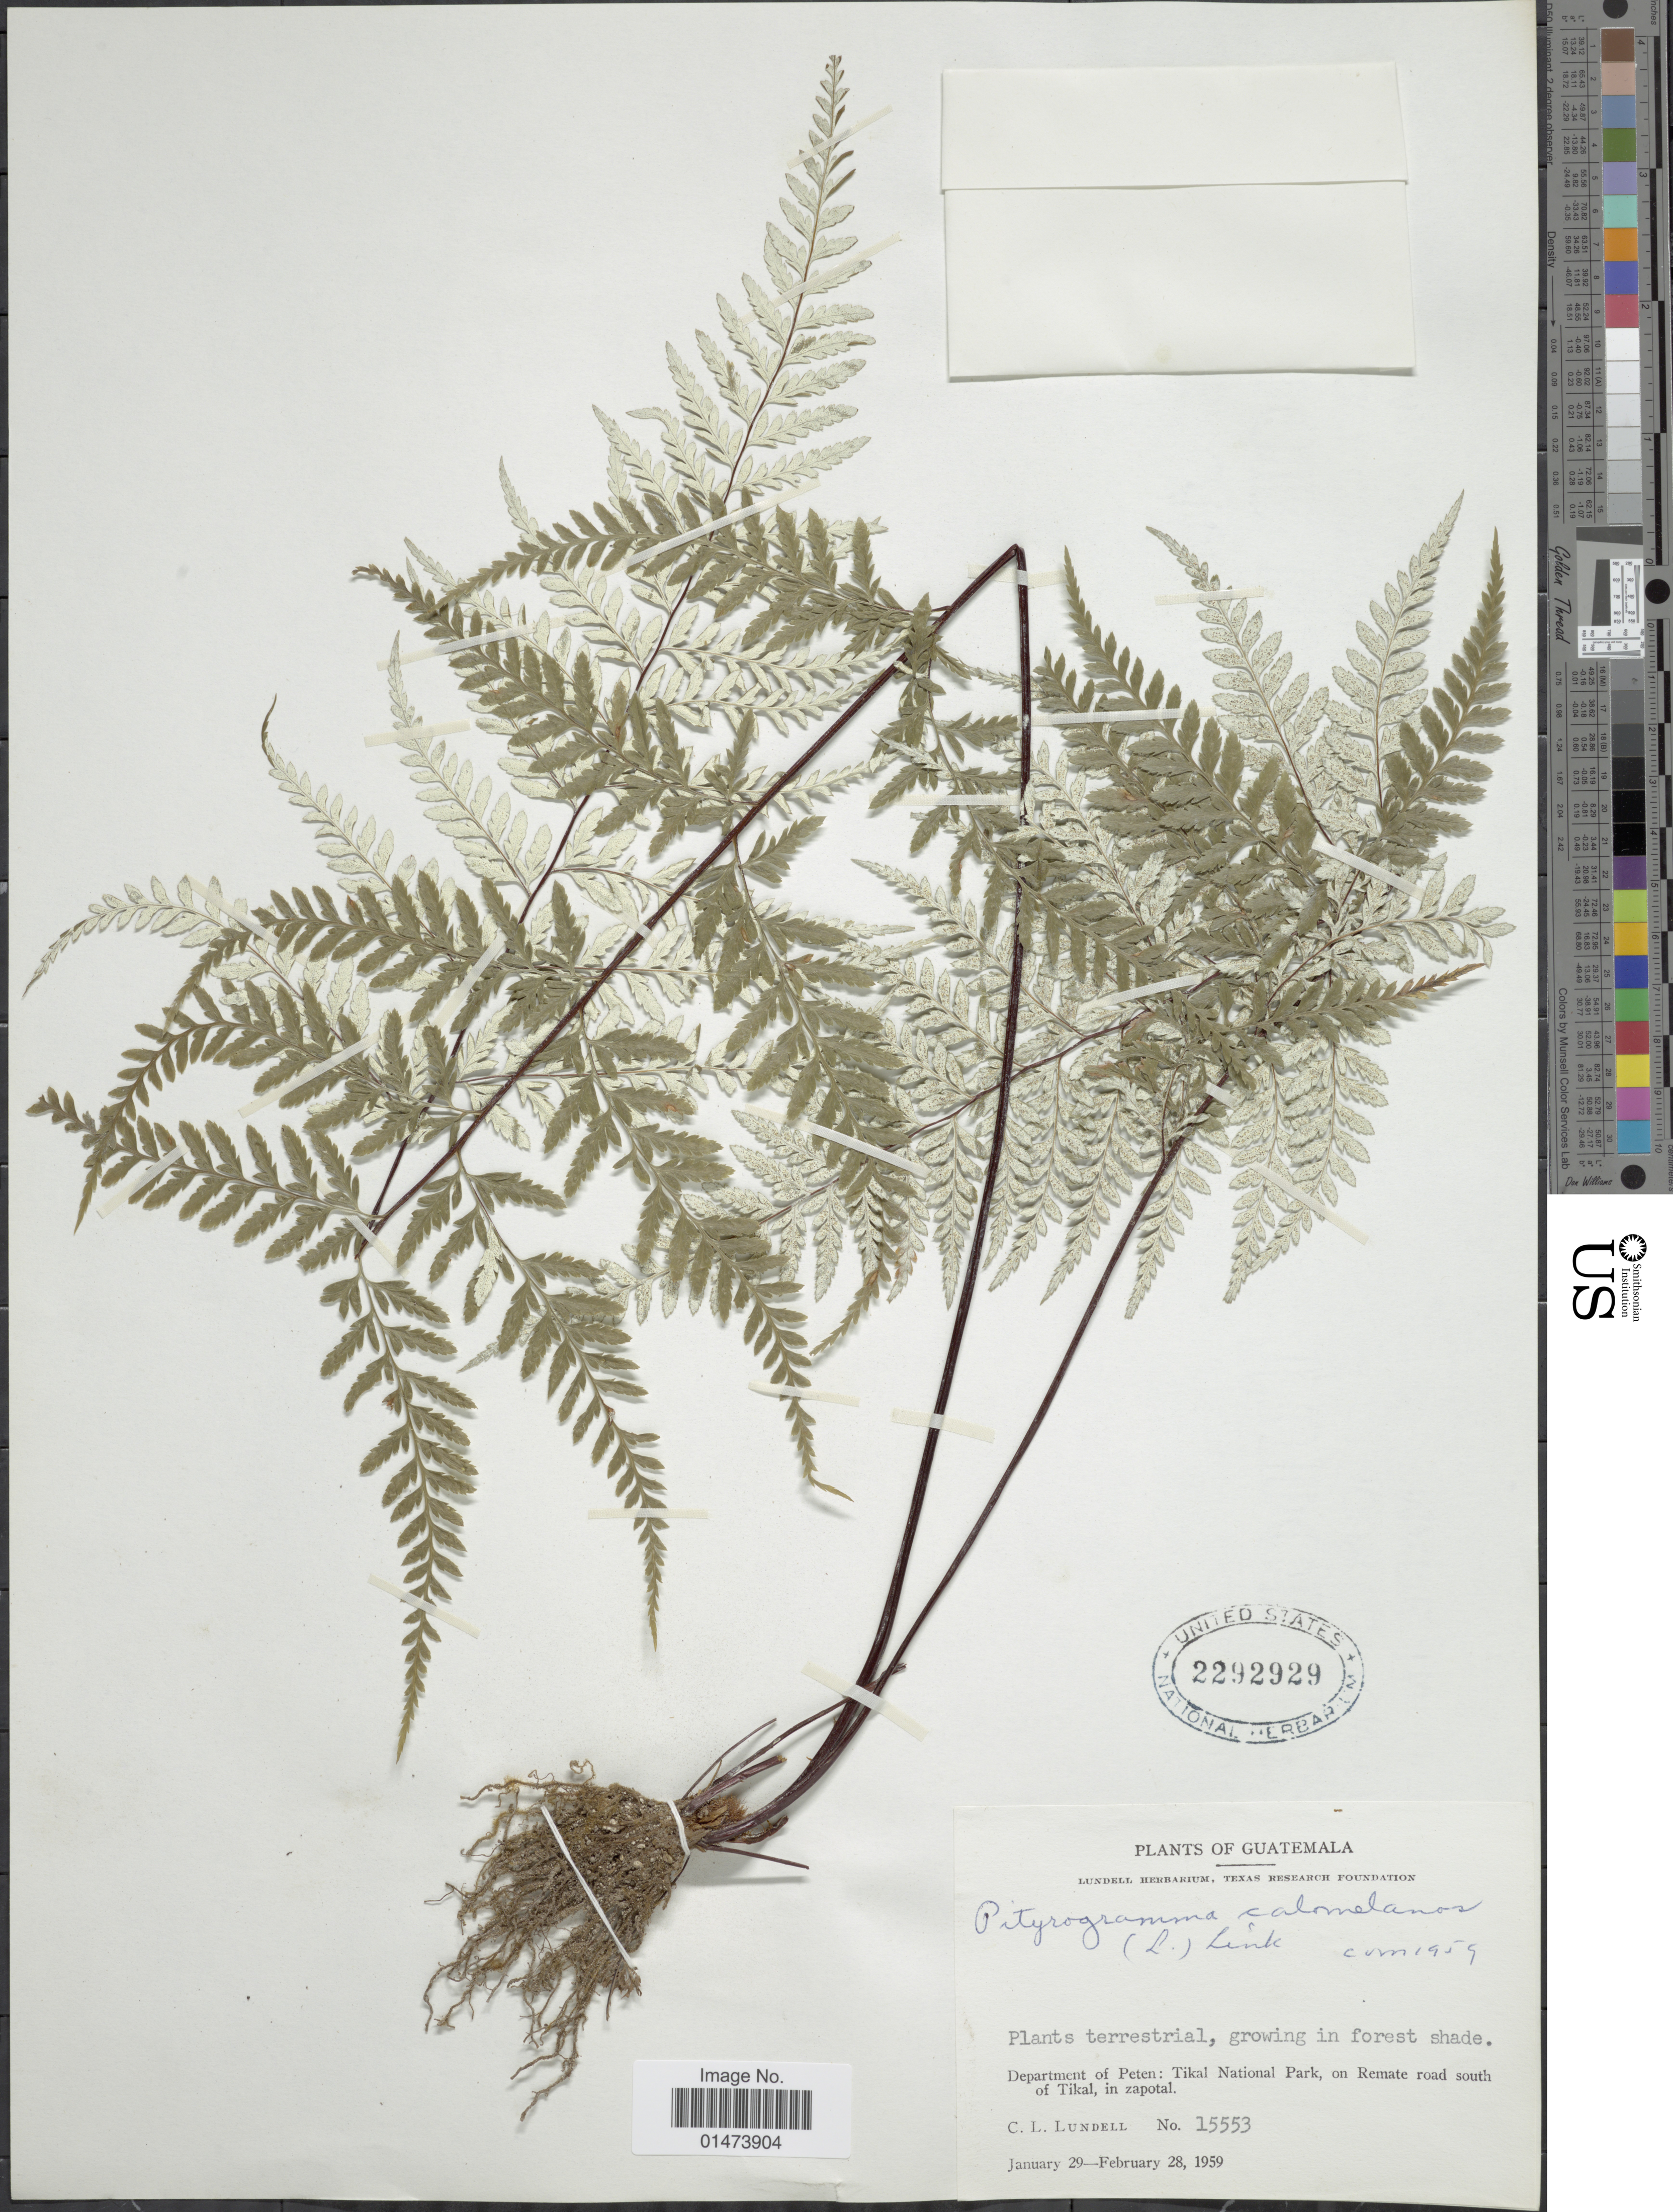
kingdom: Plantae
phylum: Tracheophyta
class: Polypodiopsida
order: Polypodiales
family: Pteridaceae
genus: Pityrogramma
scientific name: Pityrogramma calomelanos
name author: (L.) Link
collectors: C. L. Lundell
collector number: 15553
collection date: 1959-01-29/1959-02-28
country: Guatemala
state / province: El Petén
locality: Department of Peten : Tikal National Park, Tikal, on Remate road south of Tikal, in zapotal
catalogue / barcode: US 2292929